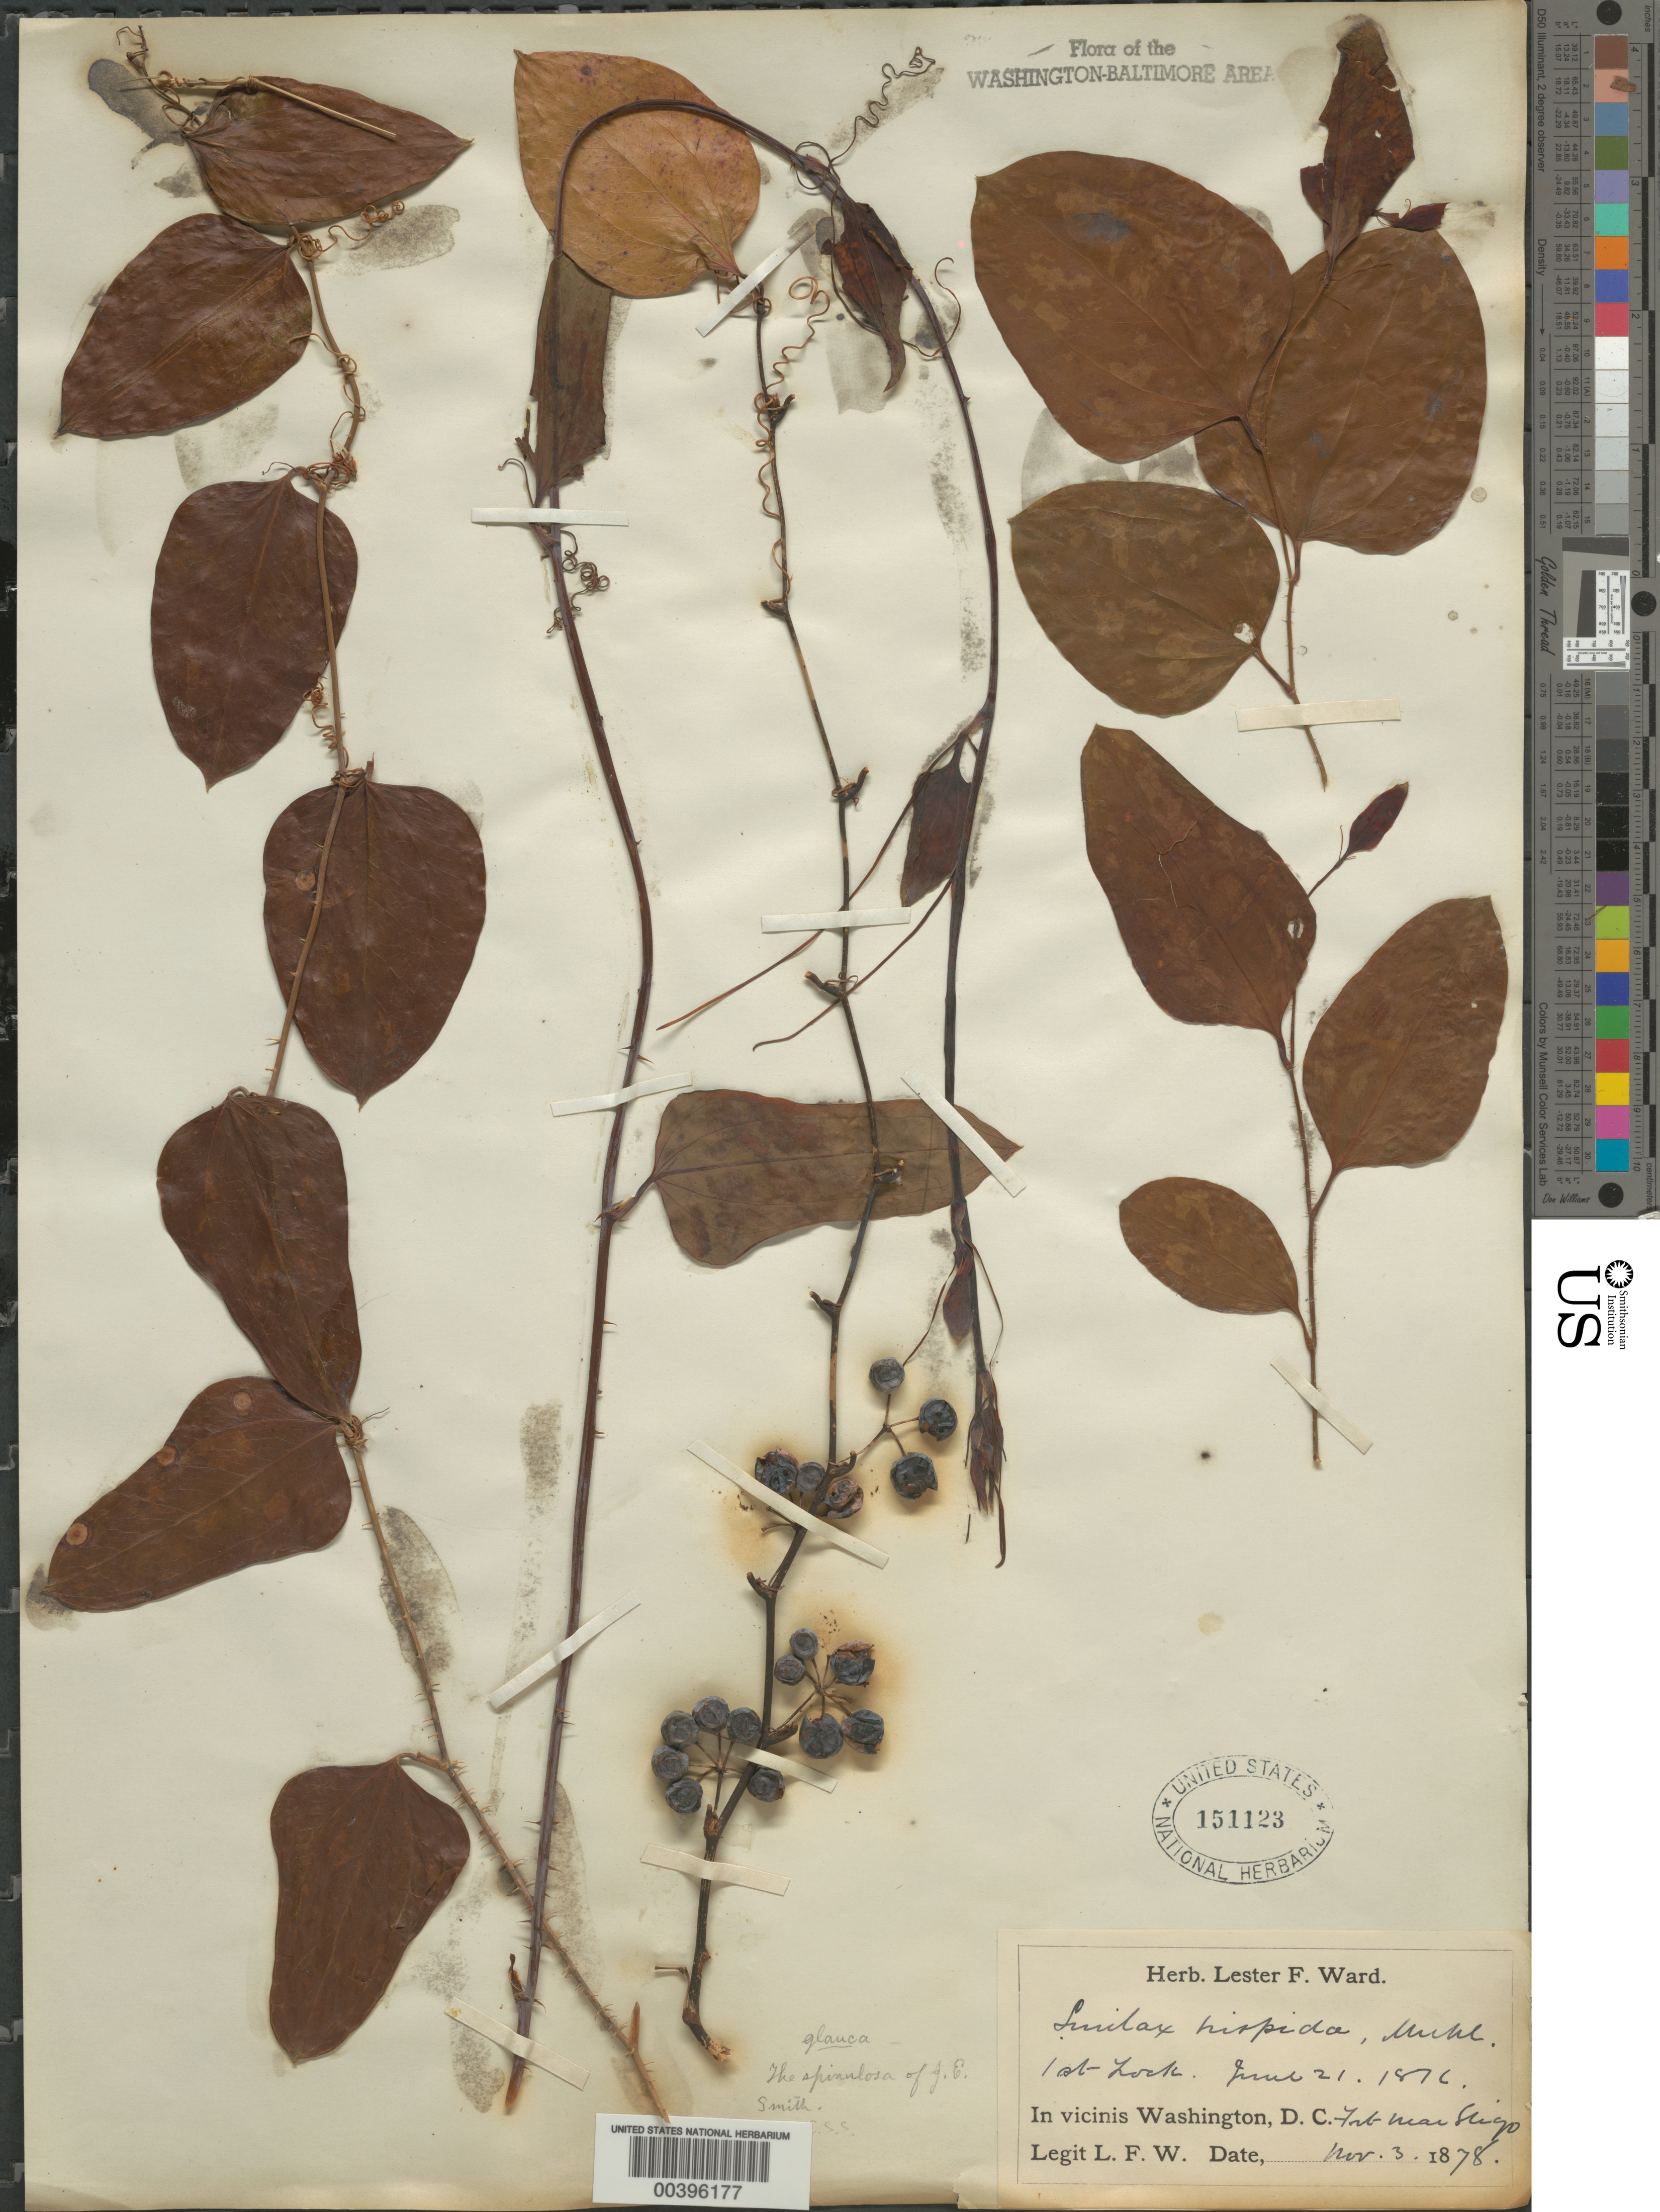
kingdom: Plantae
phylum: Tracheophyta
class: Liliopsida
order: Liliales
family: Smilacaceae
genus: Smilax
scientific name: Smilax glauca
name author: Walter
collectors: L. F. Ward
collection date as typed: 21 Jun 1876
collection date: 1876-06-21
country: United States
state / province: District of Columbia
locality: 1st Lock C. and O. Canal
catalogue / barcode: US 151123